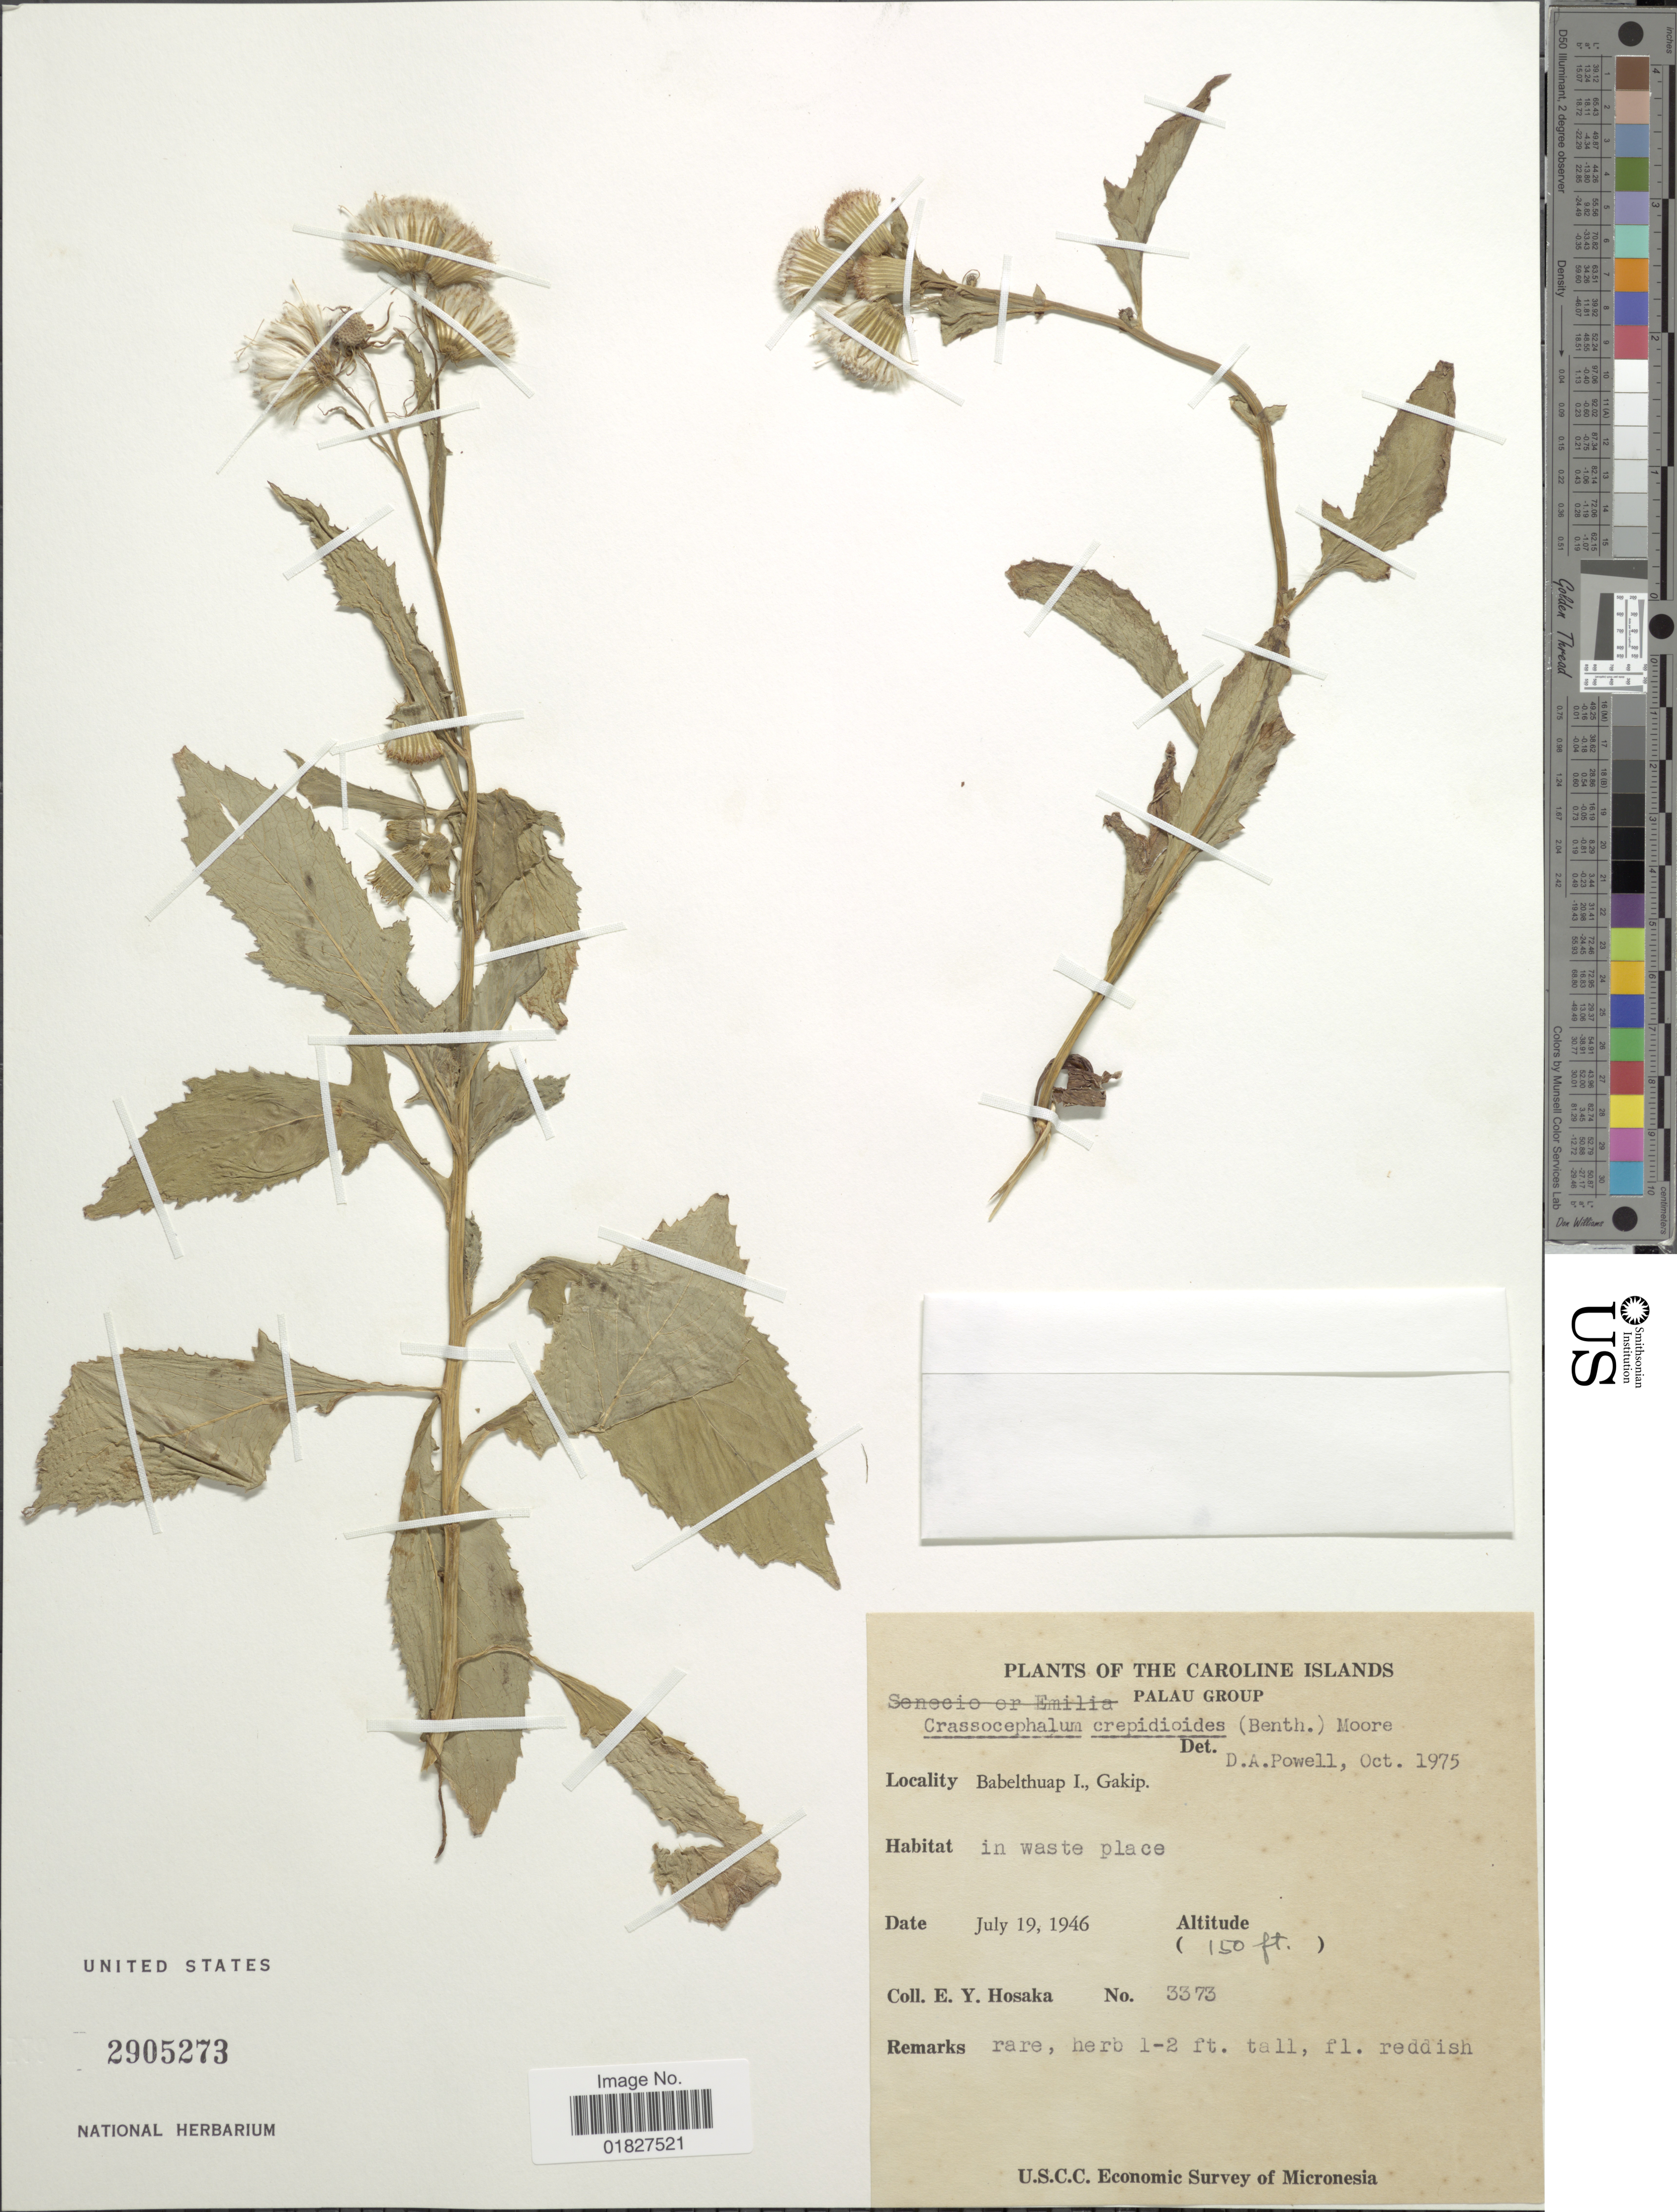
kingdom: Plantae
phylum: Tracheophyta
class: Magnoliopsida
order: Asterales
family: Asteraceae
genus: Crassocephalum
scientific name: Crassocephalum crepidioides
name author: (Benth.) S. Moore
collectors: E. Y. Hosaka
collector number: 3373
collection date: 1946-07-19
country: Palau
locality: Caroline Islands, Palau Group, Babelthuap I., Gakip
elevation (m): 46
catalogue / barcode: US 2905273